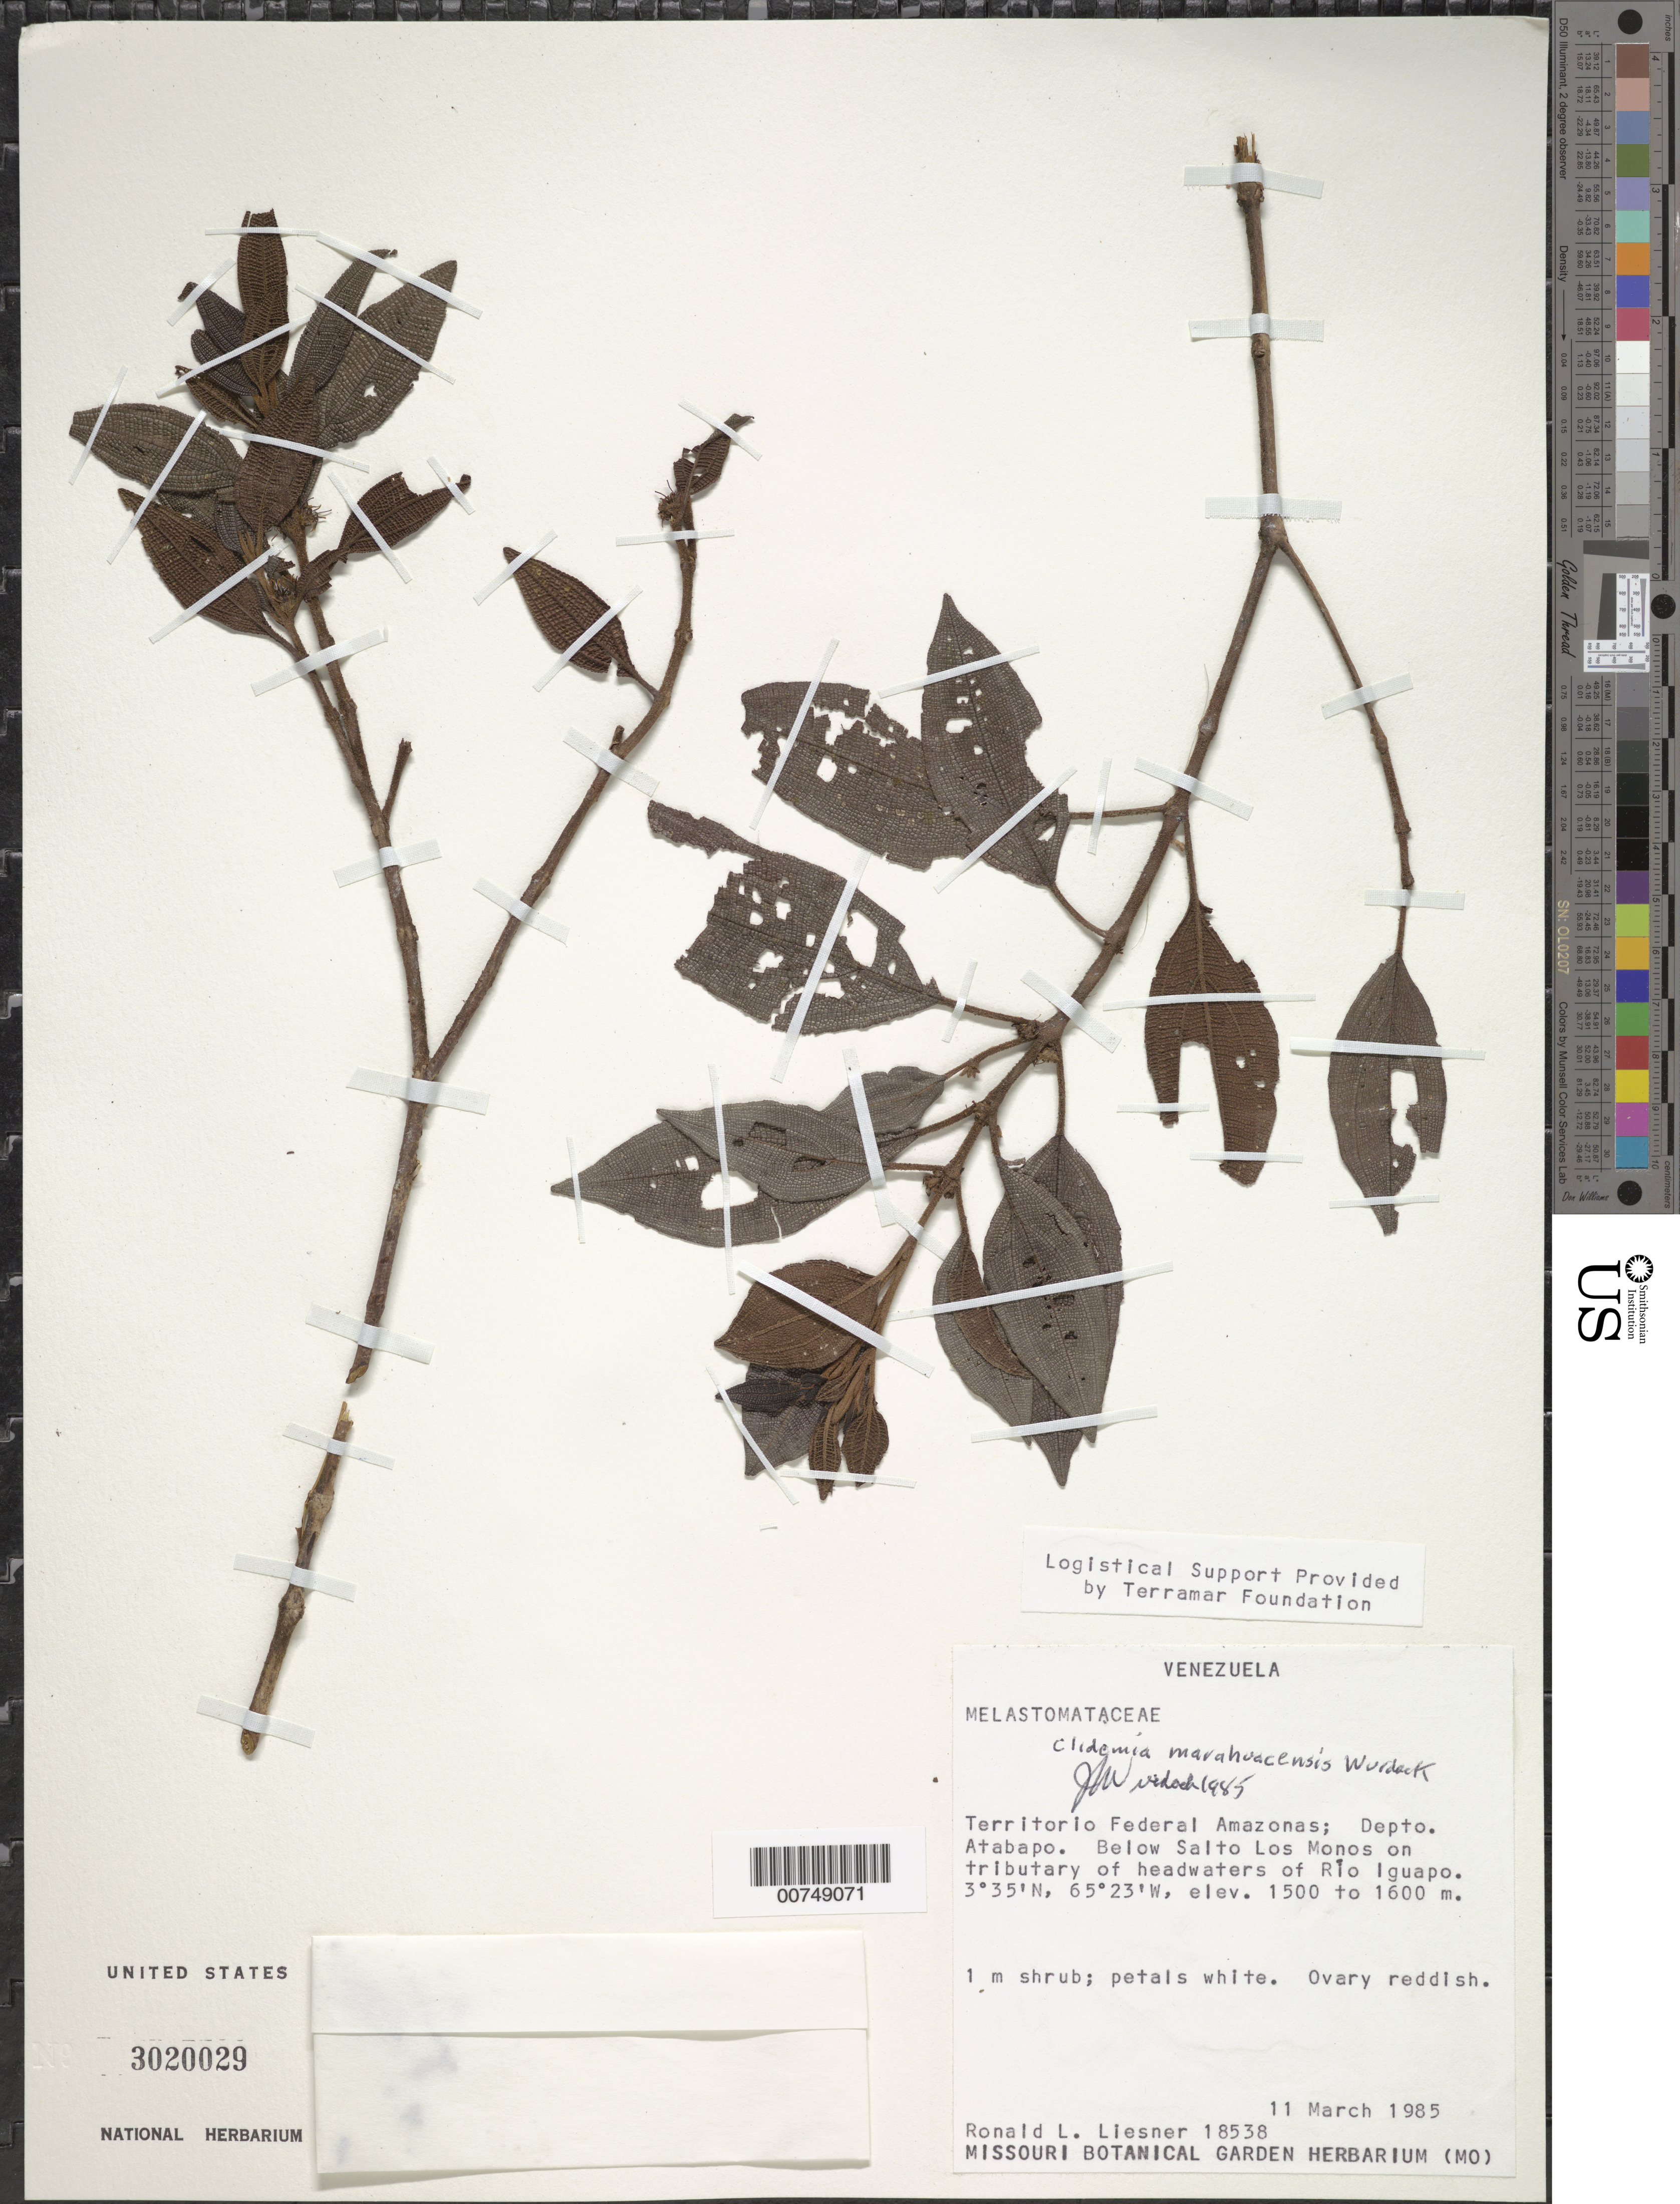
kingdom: Plantae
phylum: Tracheophyta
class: Magnoliopsida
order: Myrtales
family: Melastomataceae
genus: Clidemia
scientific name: Clidemia marahuacensis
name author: Wurdack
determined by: Wurdack, John J., (US), US (UNITED STATES)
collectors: R. L. Liesner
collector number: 18538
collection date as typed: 11-Mar-85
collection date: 1985-03-11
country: Venezuela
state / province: Amazonas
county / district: Atabapo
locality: Río Iguapo, below Salto Los Monos on tributary of headwaters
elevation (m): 1500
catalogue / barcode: US 3020029